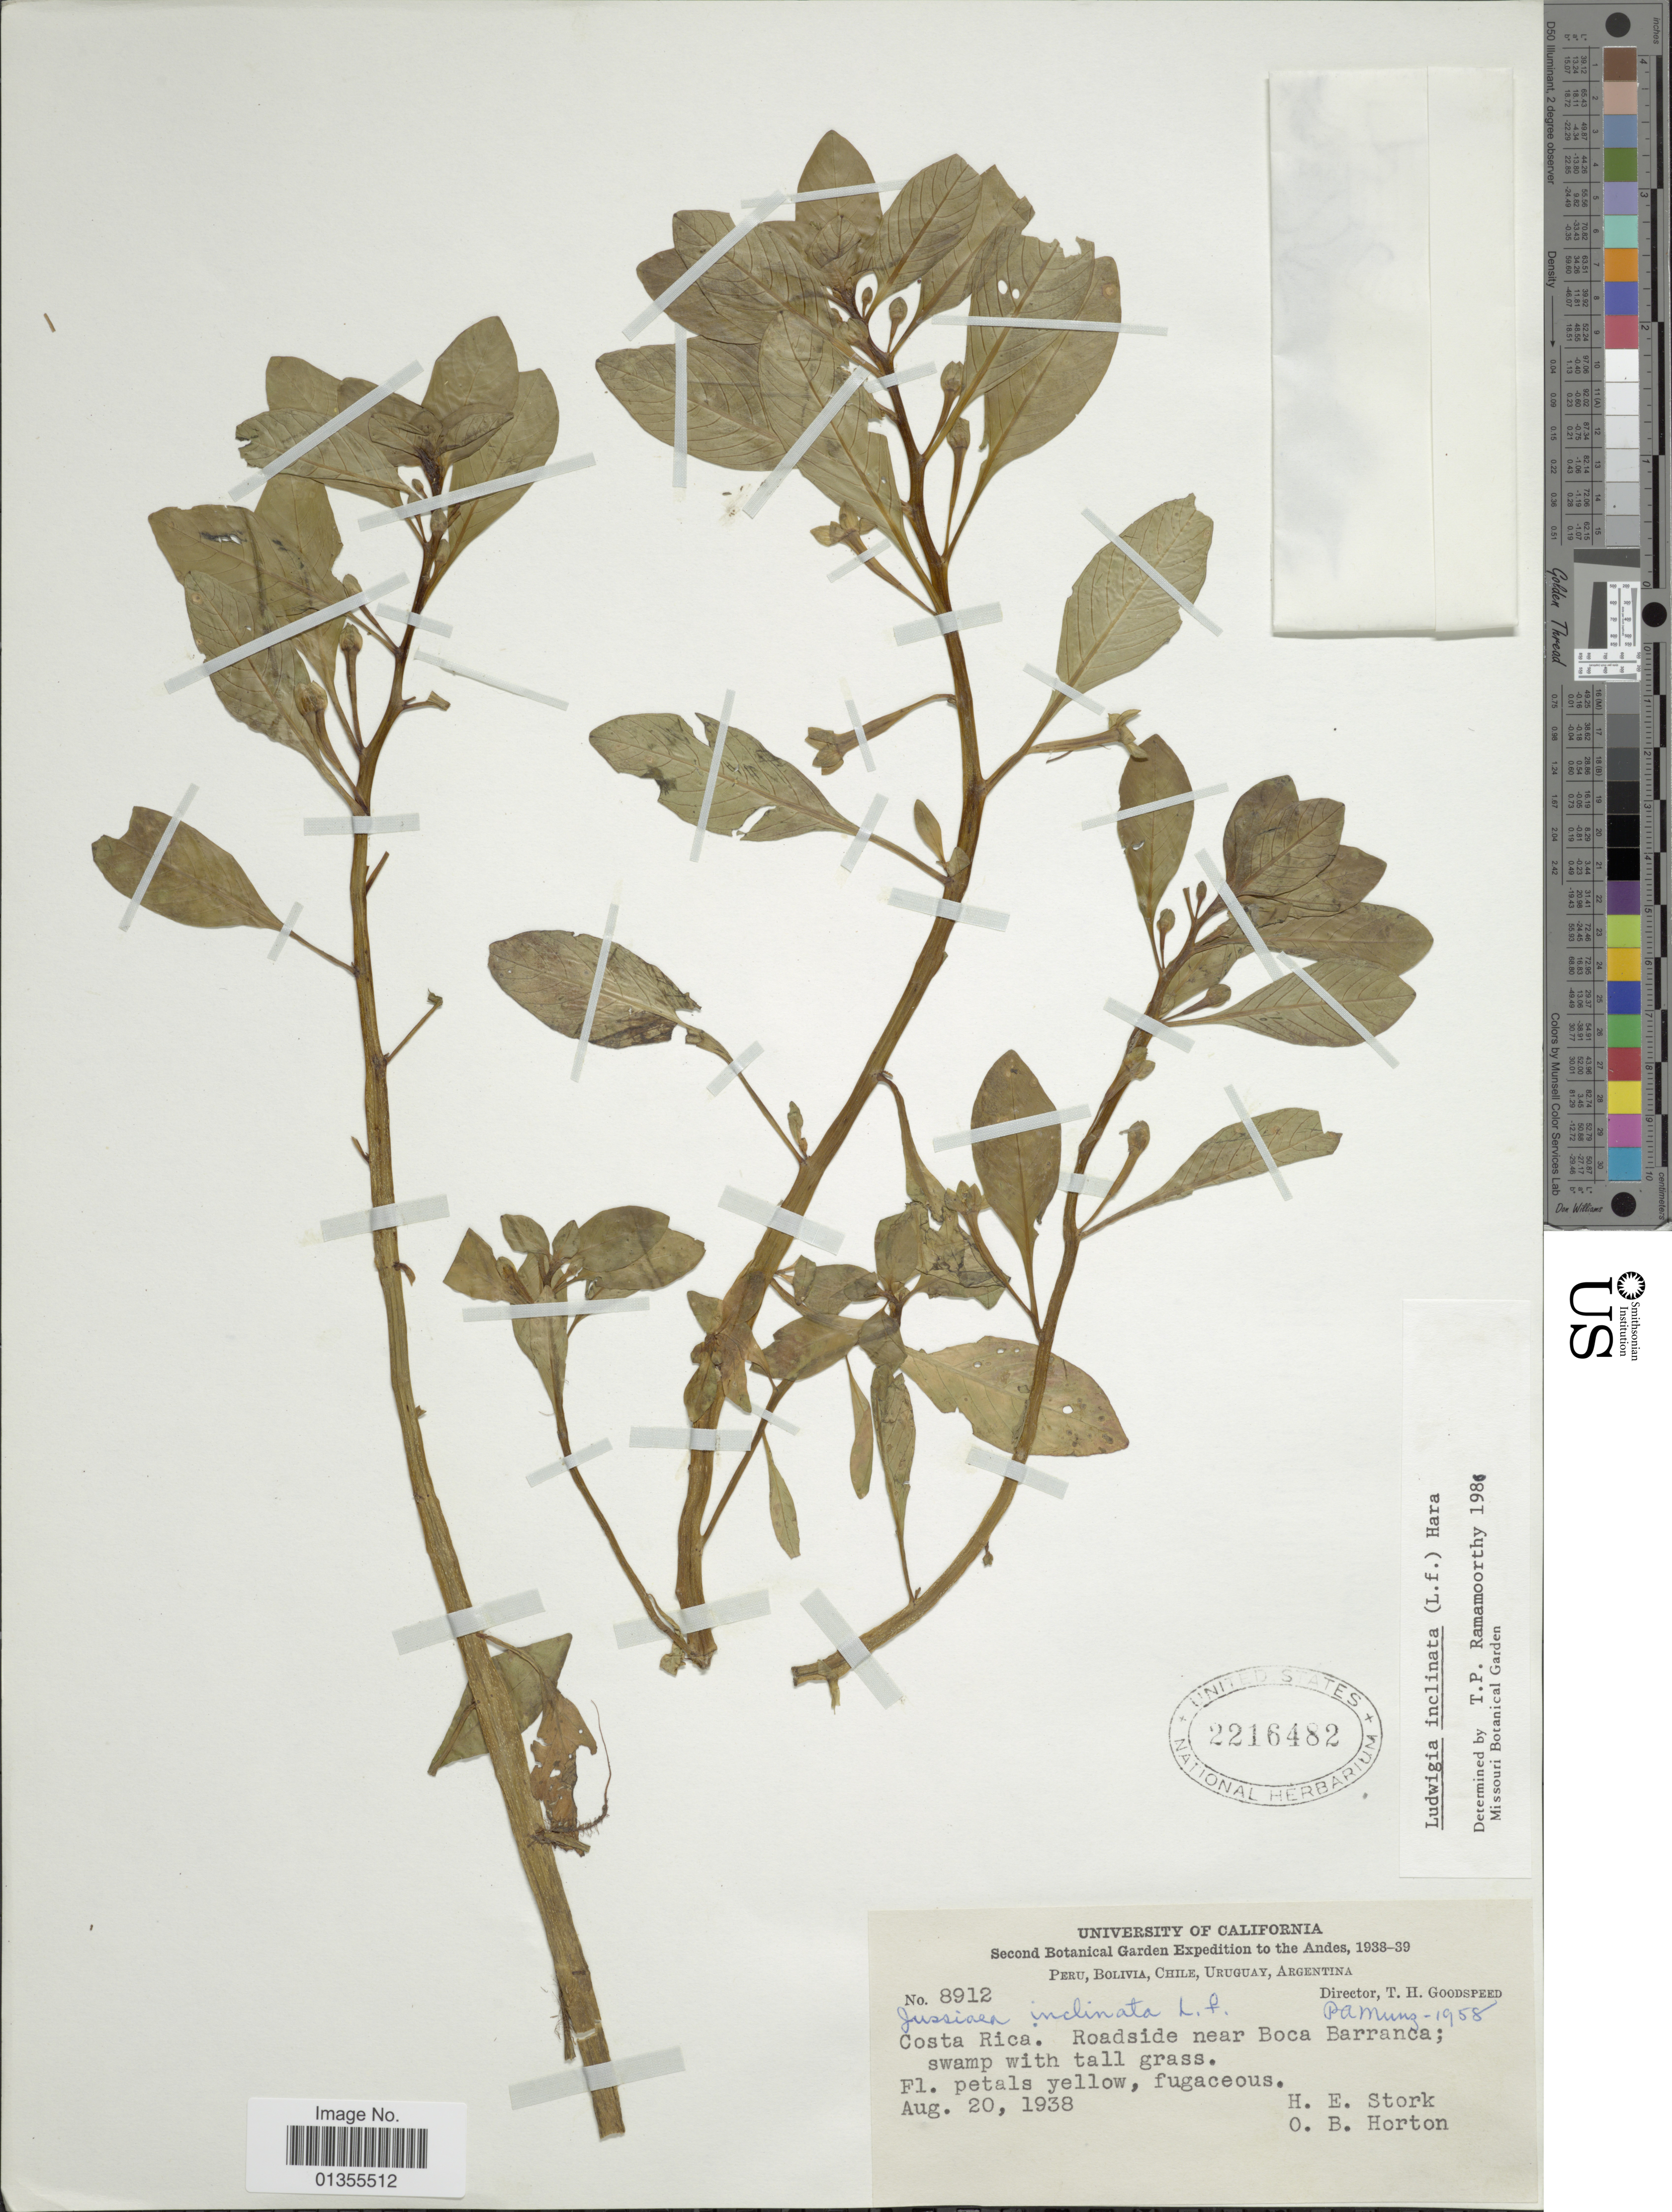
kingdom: Plantae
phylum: Tracheophyta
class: Magnoliopsida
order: Myrtales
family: Onagraceae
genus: Ludwigia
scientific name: Ludwigia inclinata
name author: (L. f.) M. Gómez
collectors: H. E. Stork & O. B. Horton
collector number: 8912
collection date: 1938-08-20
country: Costa Rica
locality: Roadside near Boca Barranca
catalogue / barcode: US 2216482